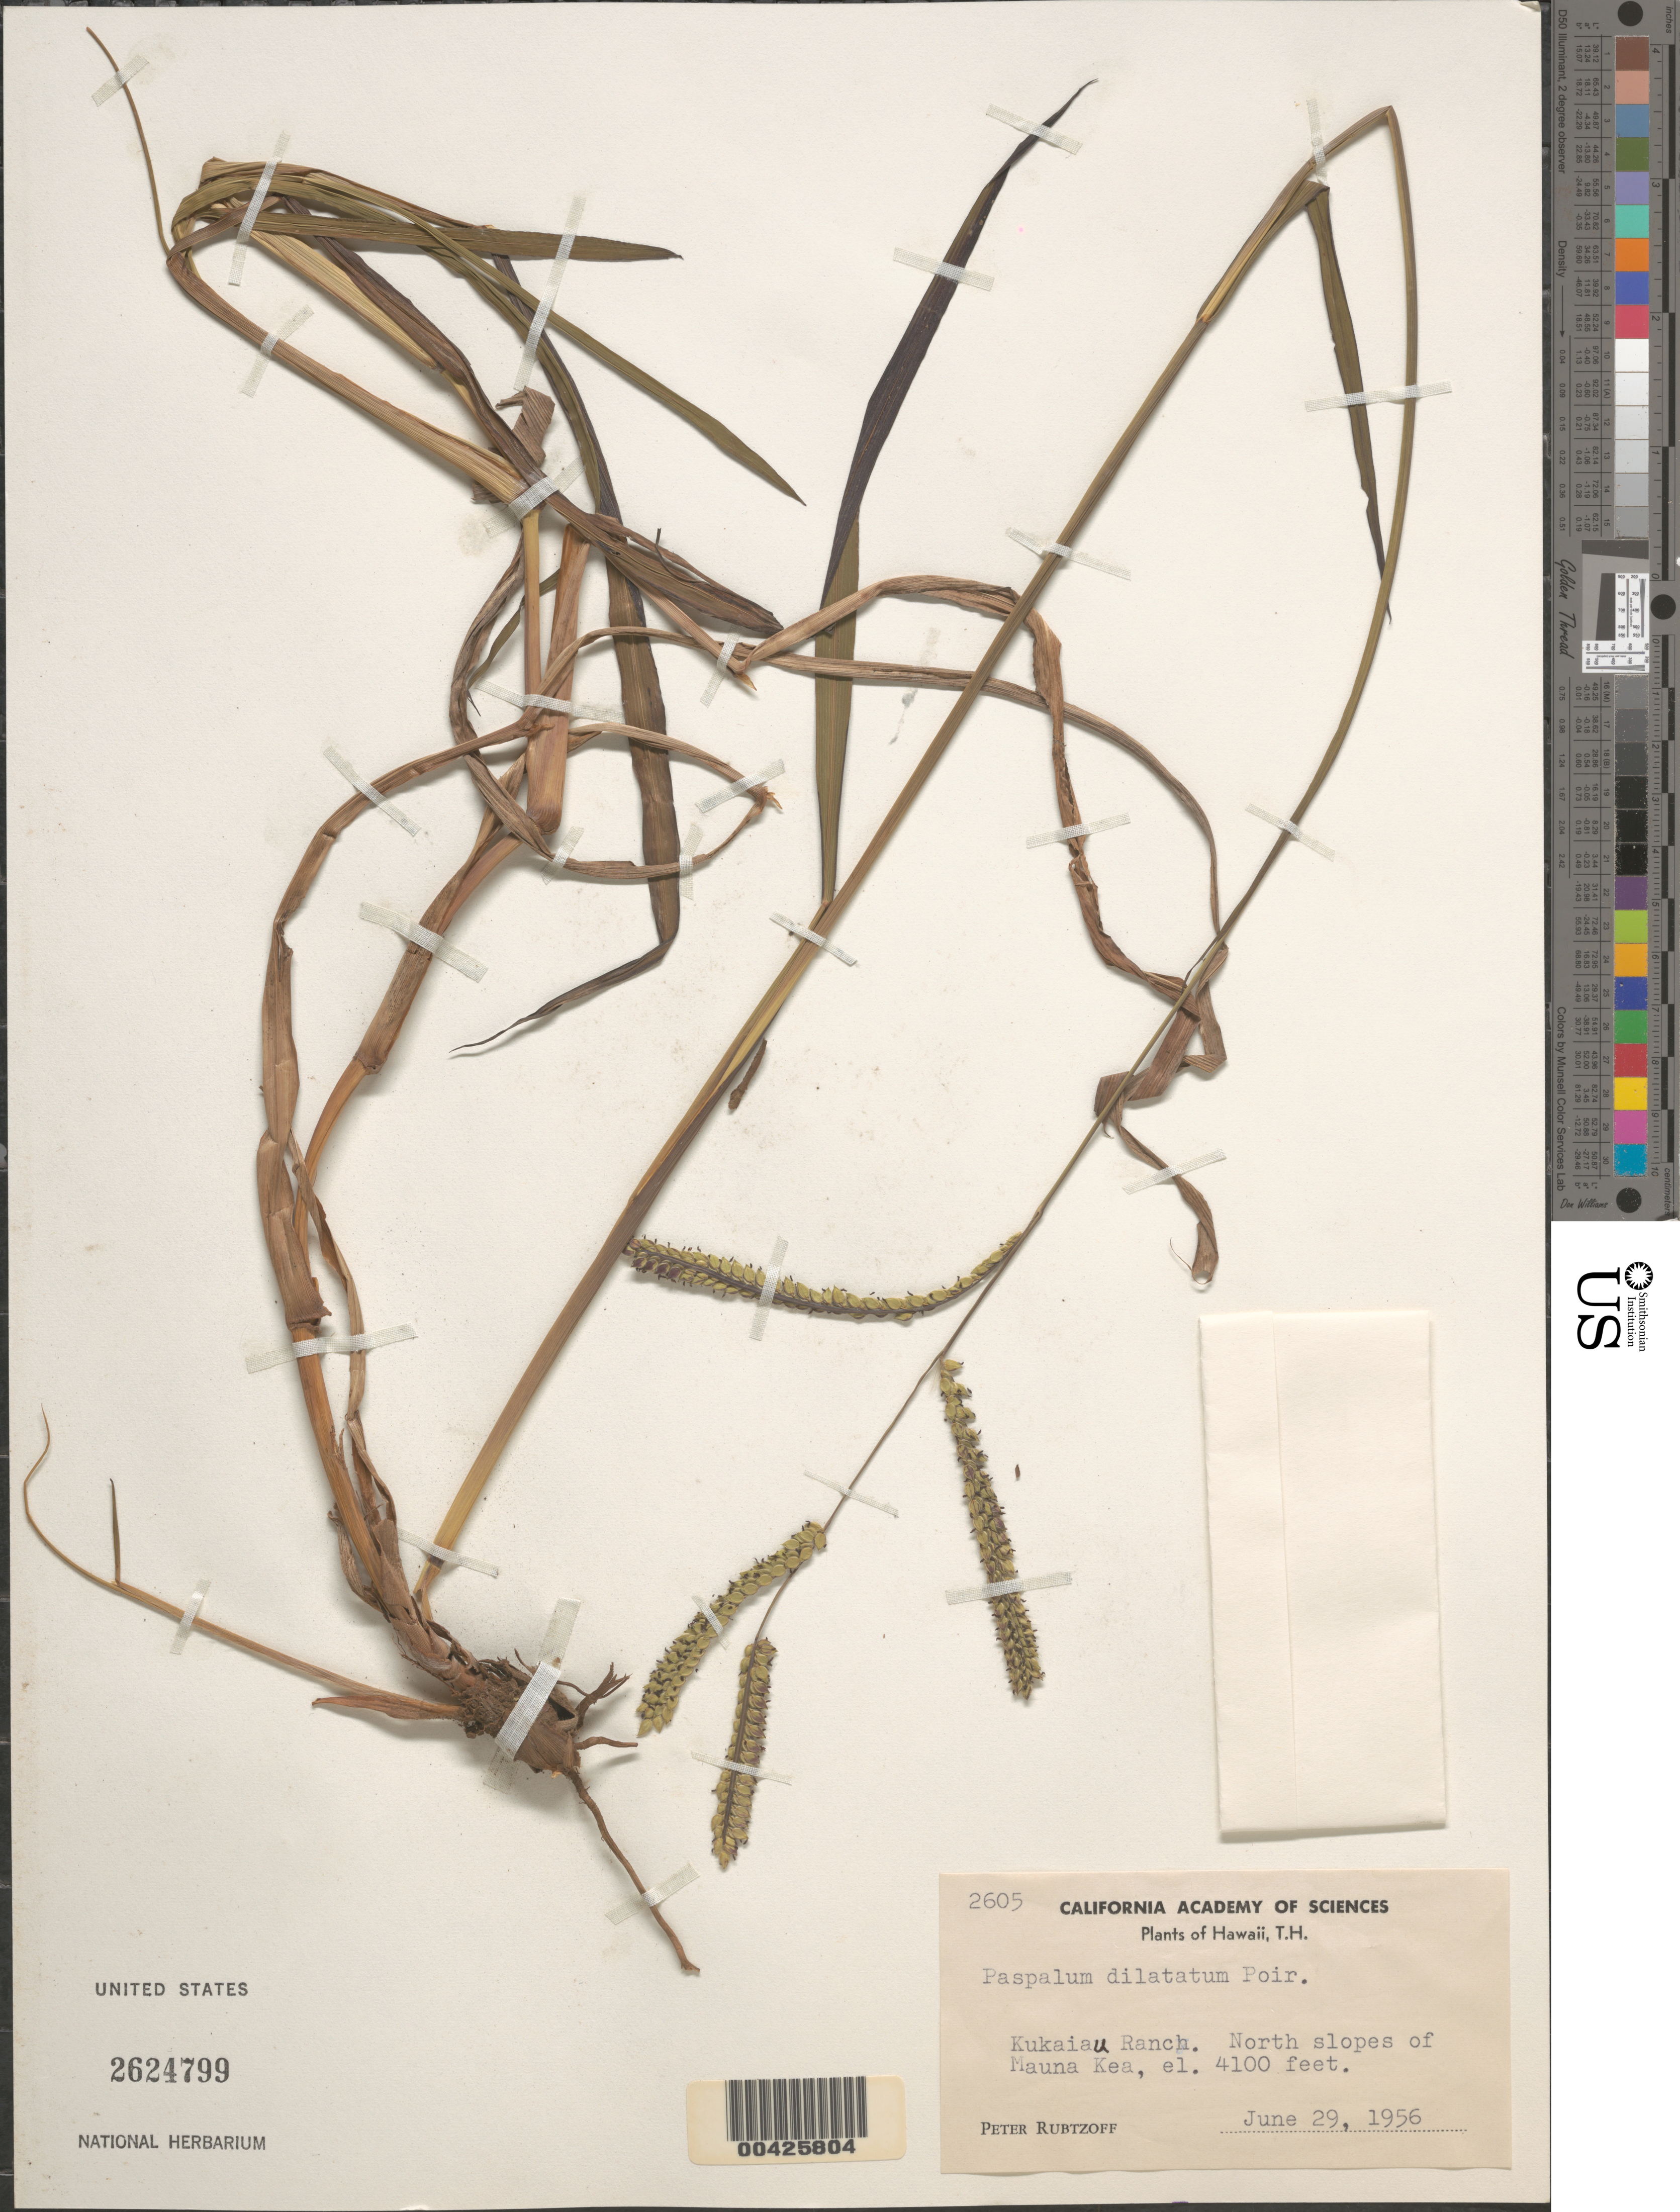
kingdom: Plantae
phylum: Tracheophyta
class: Liliopsida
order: Poales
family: Poaceae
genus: Paspalum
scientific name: Paspalum dilatatum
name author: Poir. in Lam.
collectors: P. Rubtzoff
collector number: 2605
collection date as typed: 29 Jun 1956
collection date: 1956-06-29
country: United States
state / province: Hawaii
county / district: Hawaii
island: Hawaii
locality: Kukaiau Ranch, N slopes of Mauna Kea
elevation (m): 1250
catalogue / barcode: US 2624799